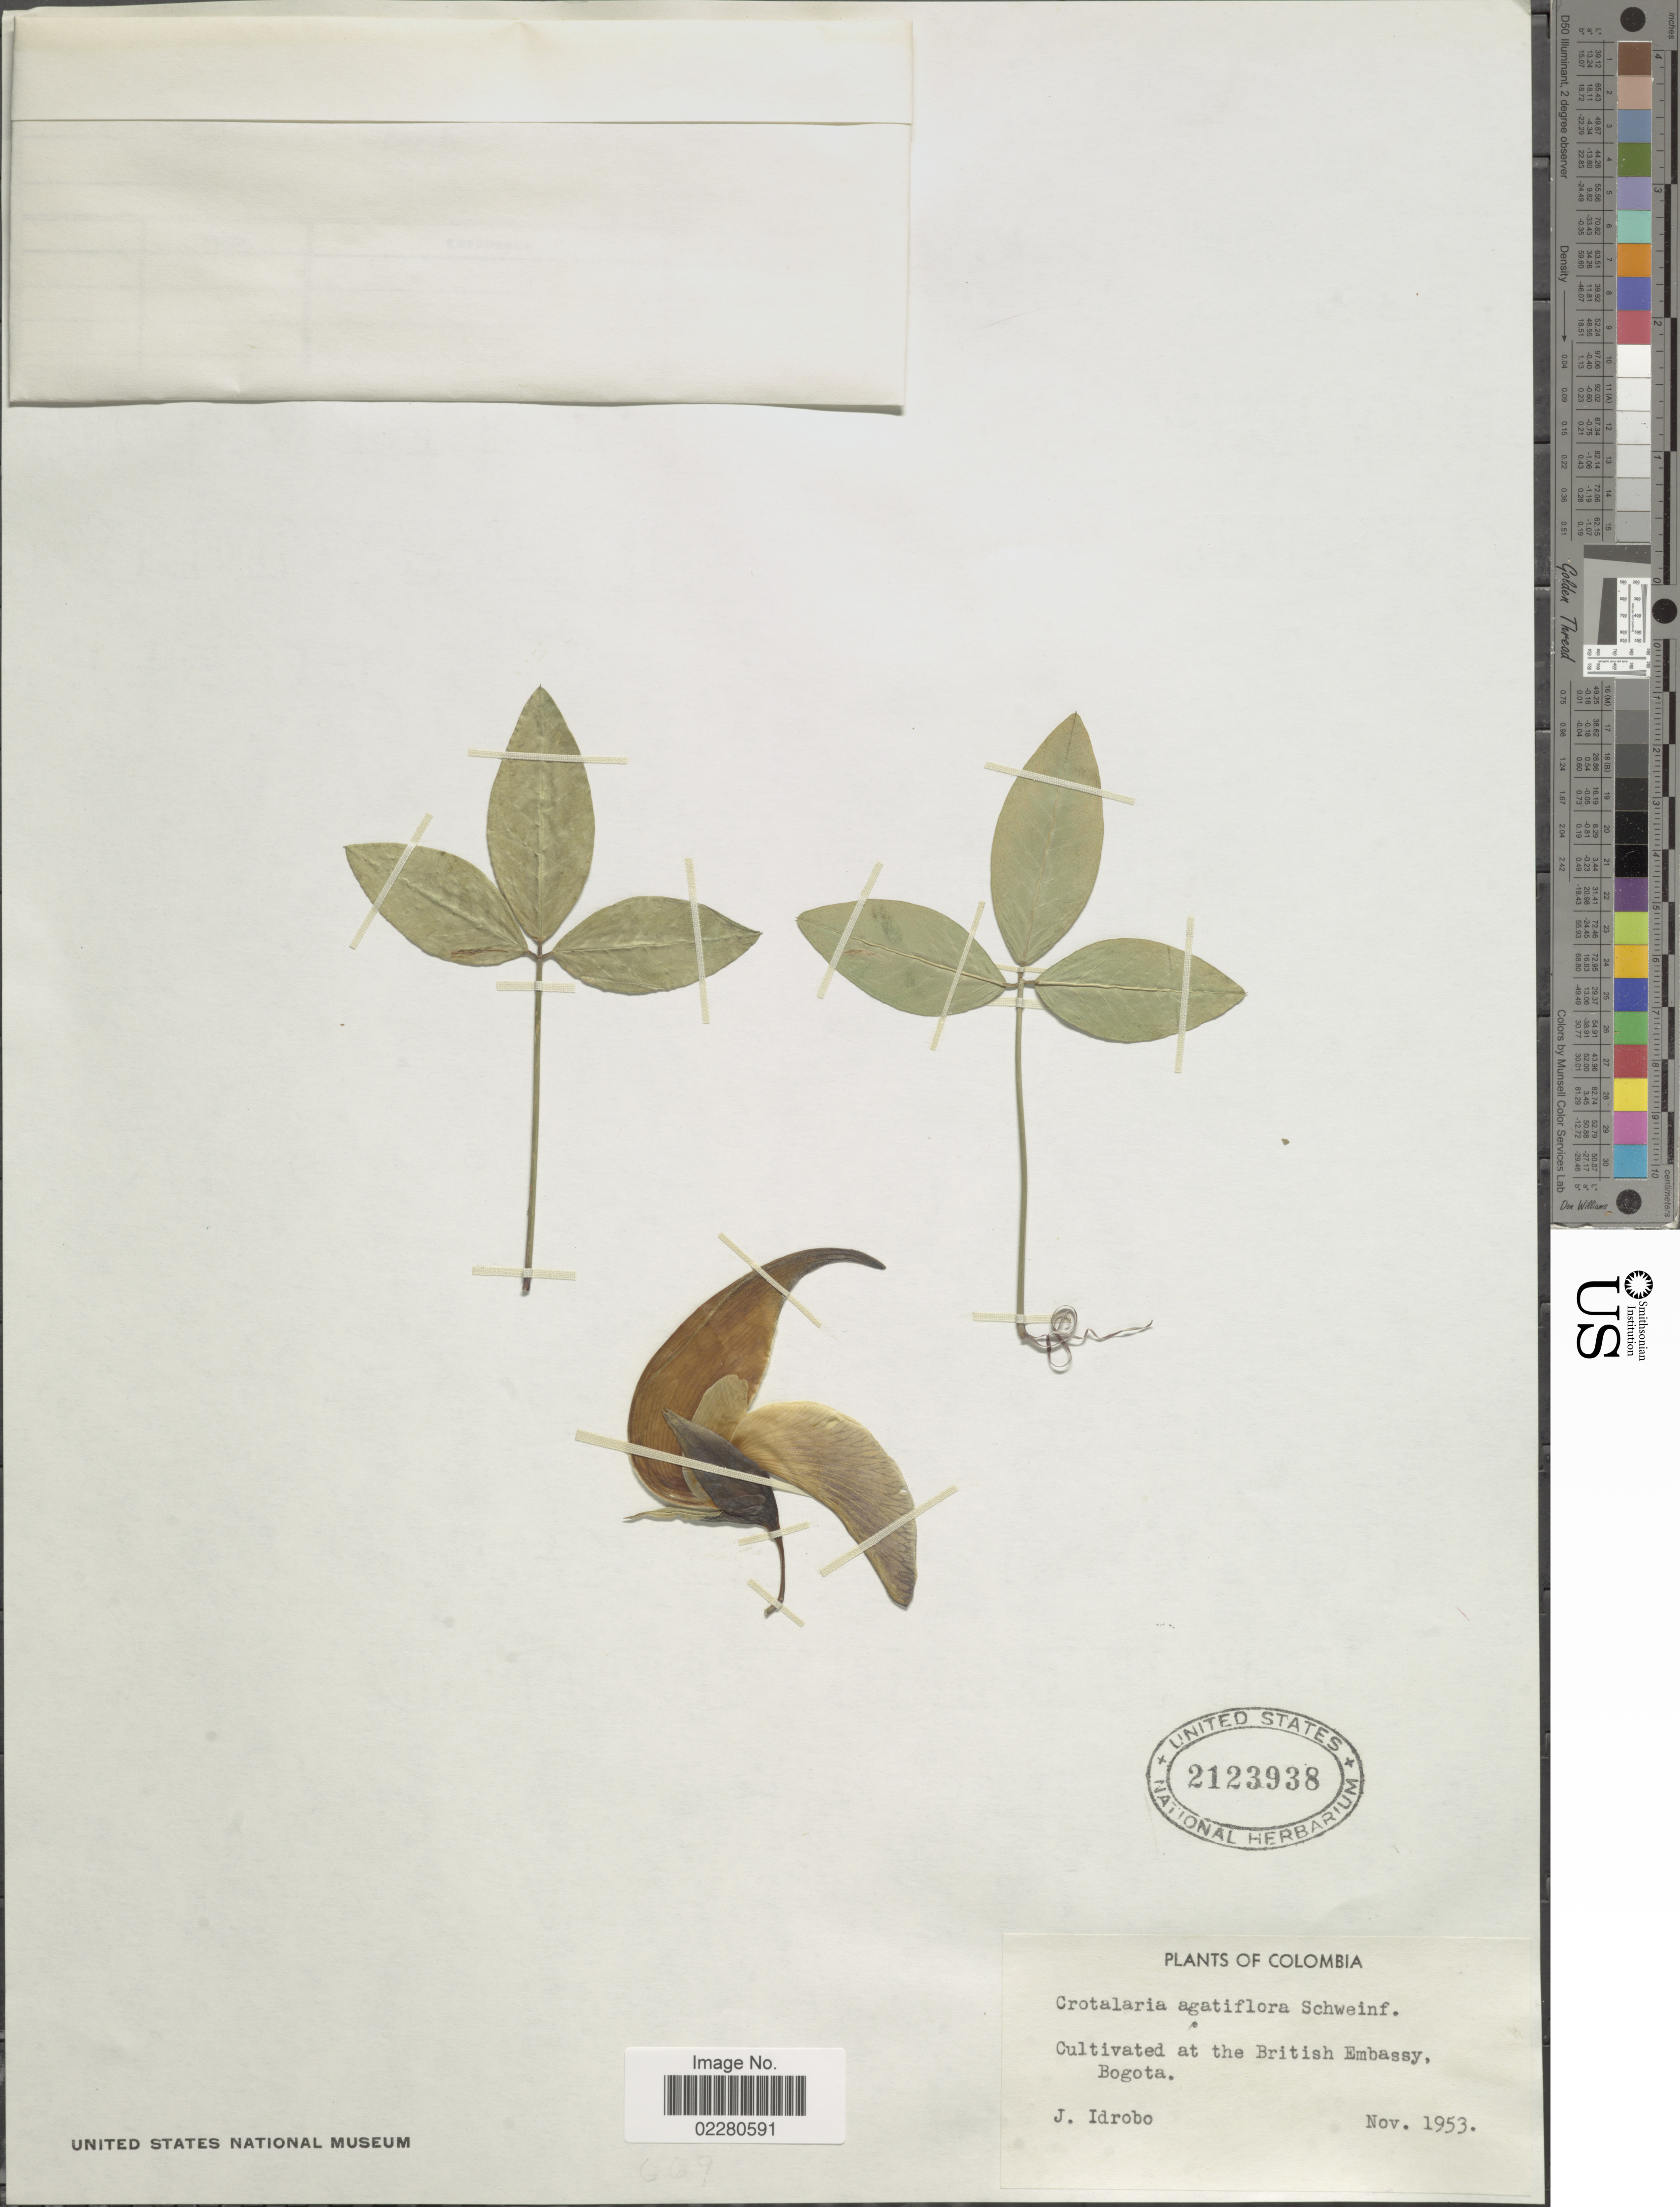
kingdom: Plantae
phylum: Tracheophyta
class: Magnoliopsida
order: Fabales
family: Fabaceae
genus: Crotalaria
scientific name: Crotalaria agatiflora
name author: Schweinf.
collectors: J. M. Idrobo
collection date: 1953-11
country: Colombia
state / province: Bogota D.C.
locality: Cultivated at the British Embassy. Bogota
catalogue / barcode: US 2123938